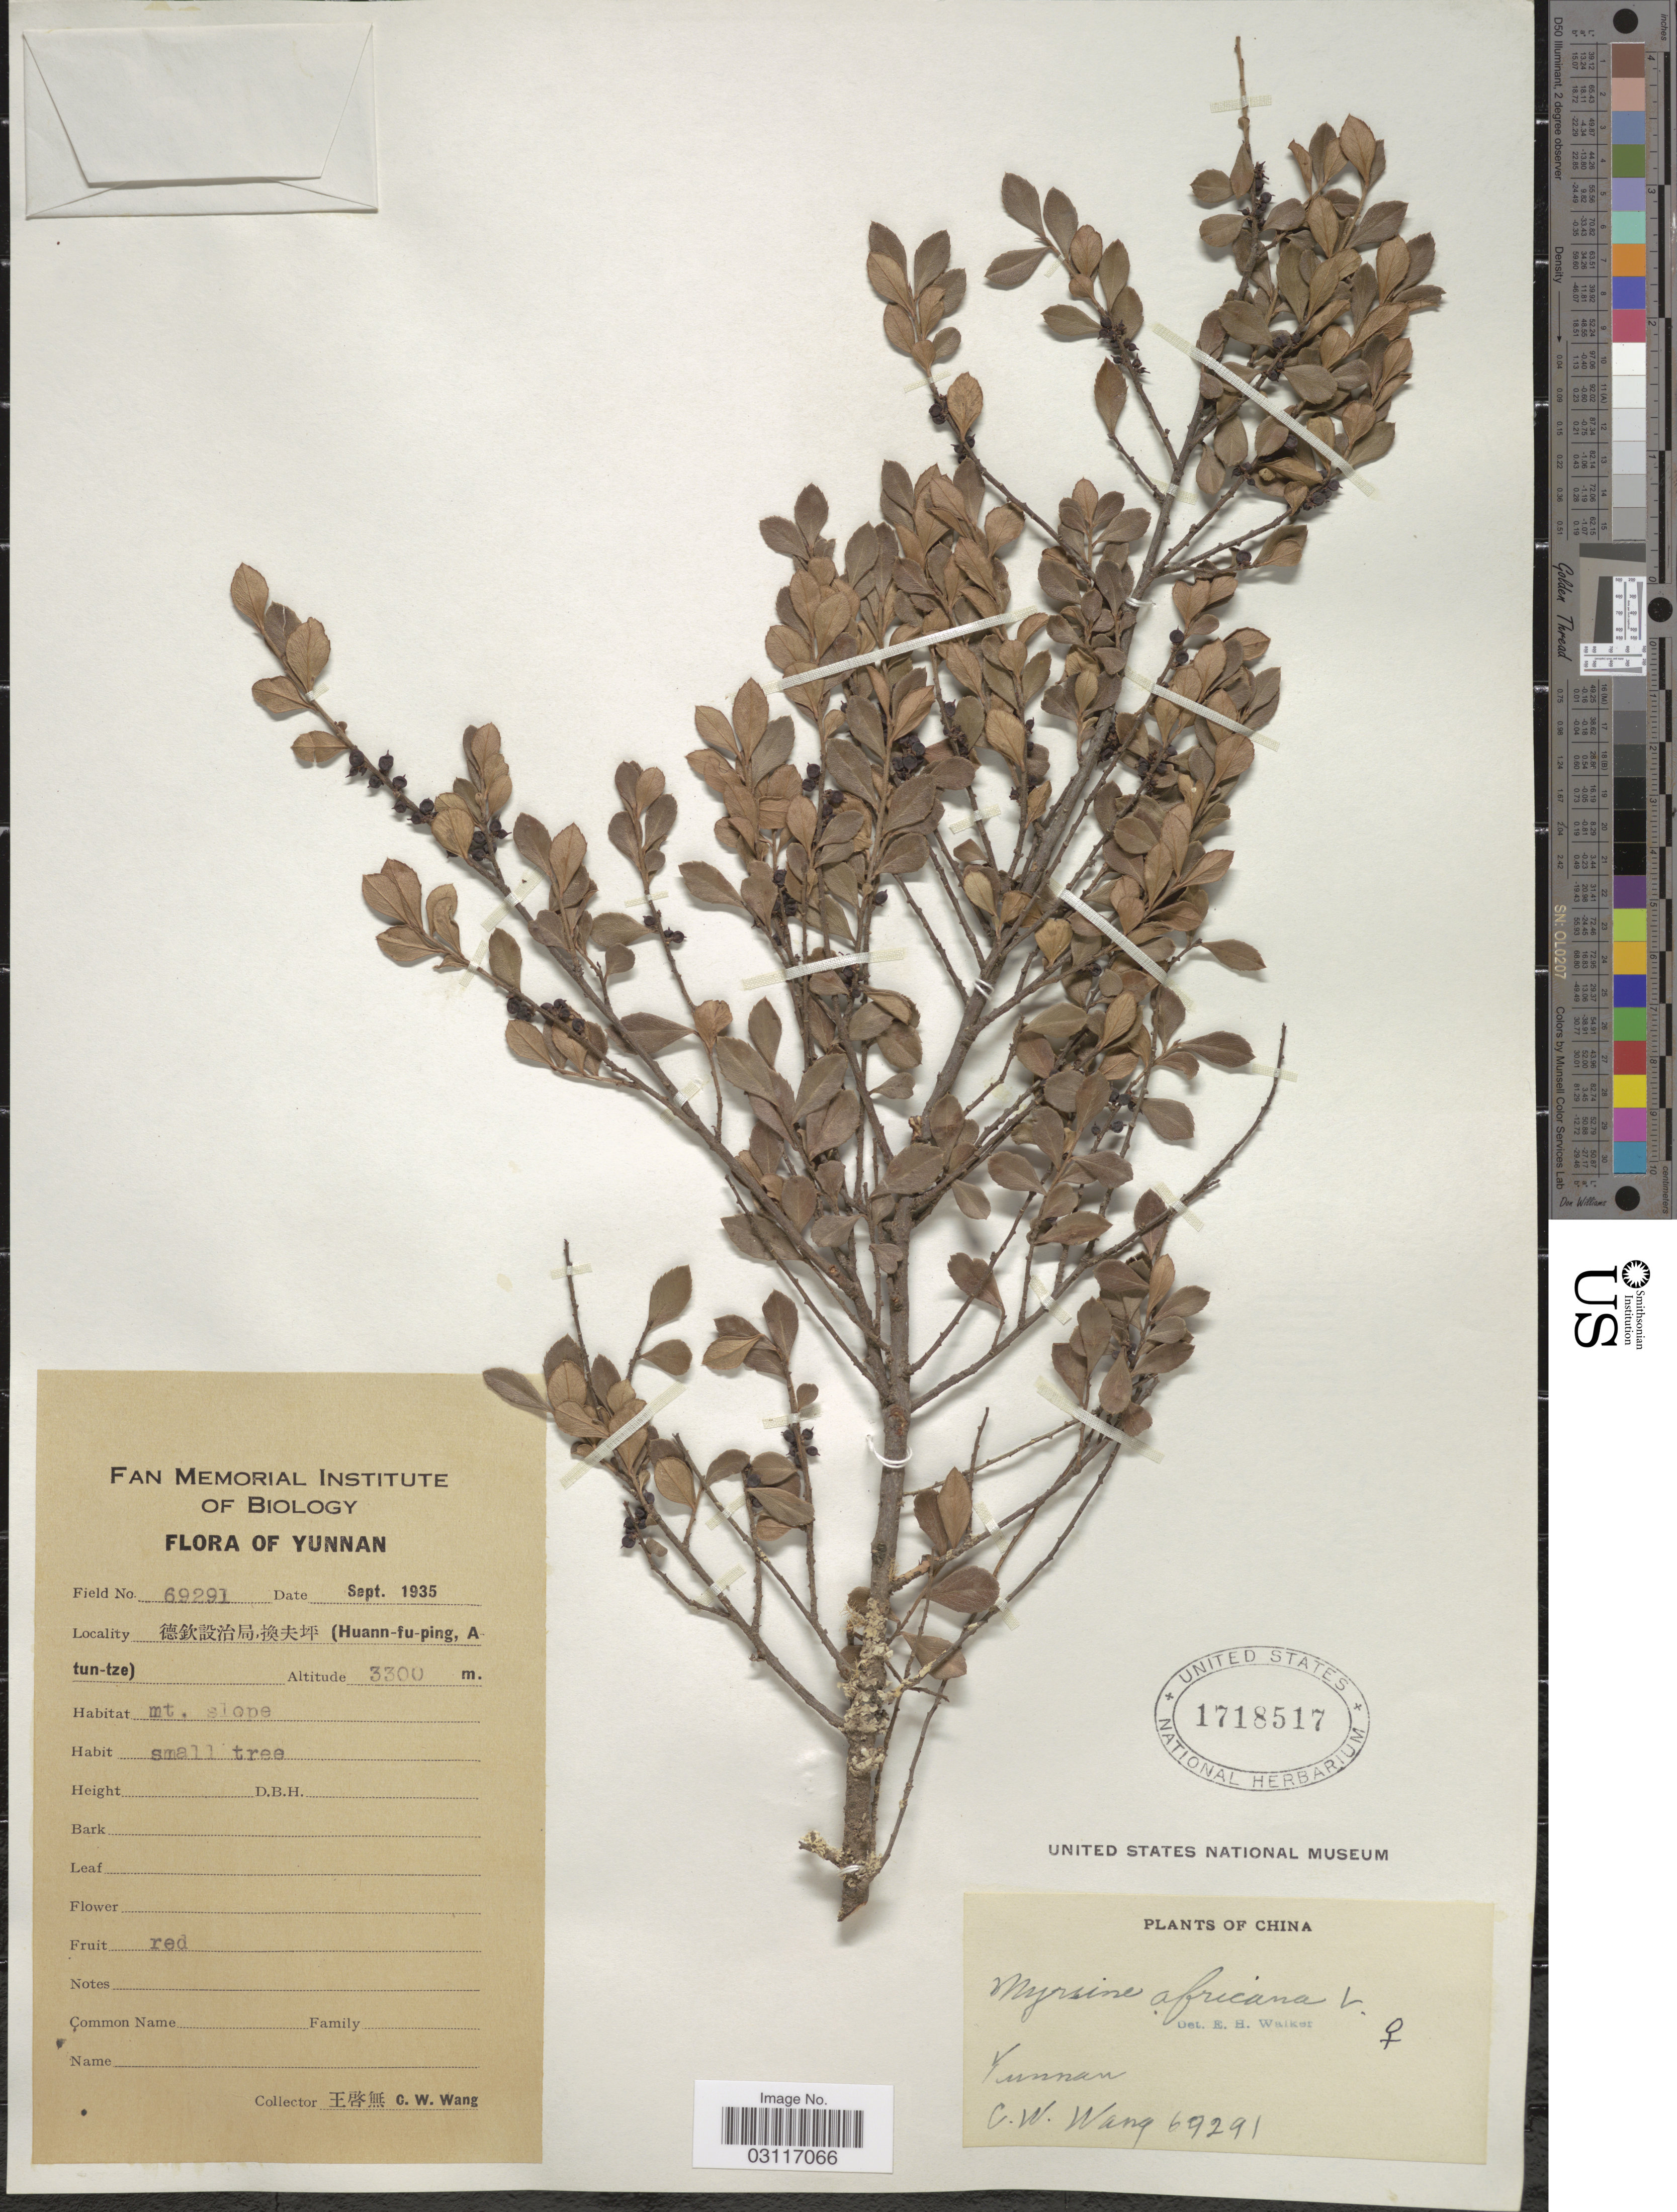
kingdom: Plantae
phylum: Tracheophyta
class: Magnoliopsida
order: Ericales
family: Primulaceae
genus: Myrsine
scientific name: Myrsine africana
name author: L.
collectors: C. W. Wang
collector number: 69291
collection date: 1935-09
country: China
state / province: Yunnan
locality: Huann-fu-ping, A-tun-tze.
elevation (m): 3300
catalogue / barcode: US 1718517